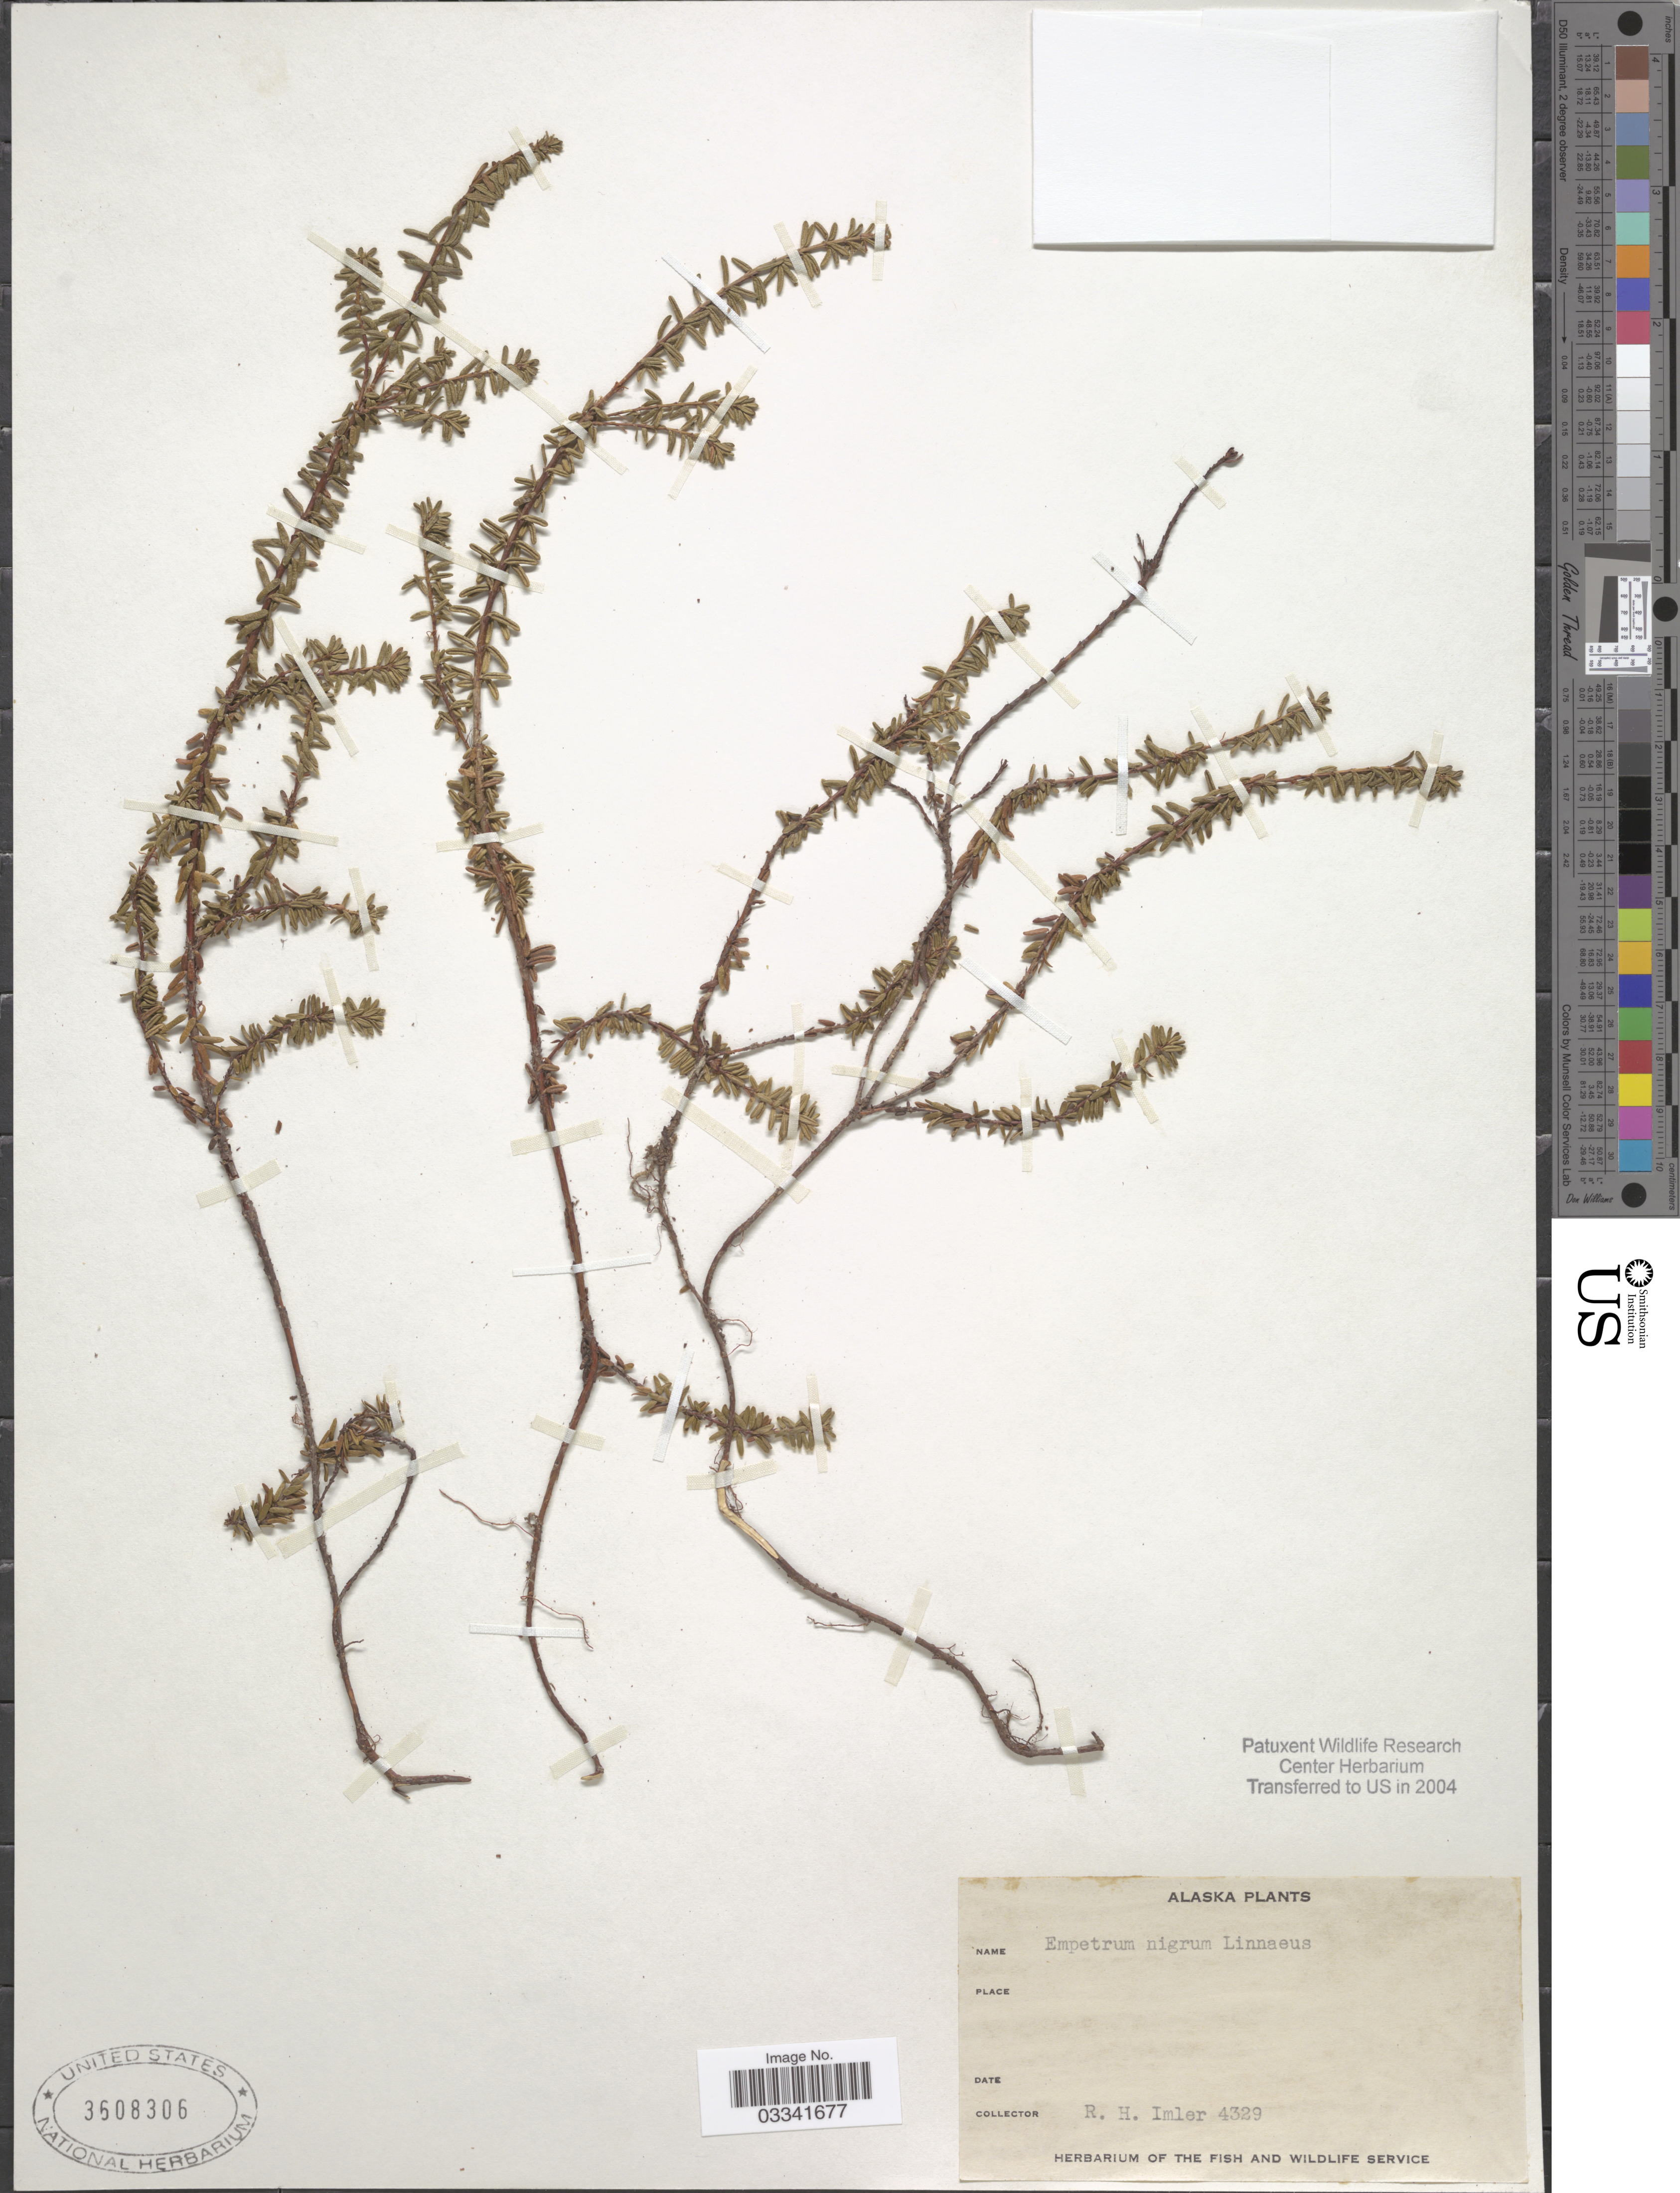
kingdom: Plantae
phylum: Tracheophyta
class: Magnoliopsida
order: Ericales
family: Ericaceae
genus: Empetrum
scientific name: Empetrum nigrum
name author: L.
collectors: R. Imler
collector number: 4329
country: United States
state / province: Alaska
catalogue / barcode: US 3608306